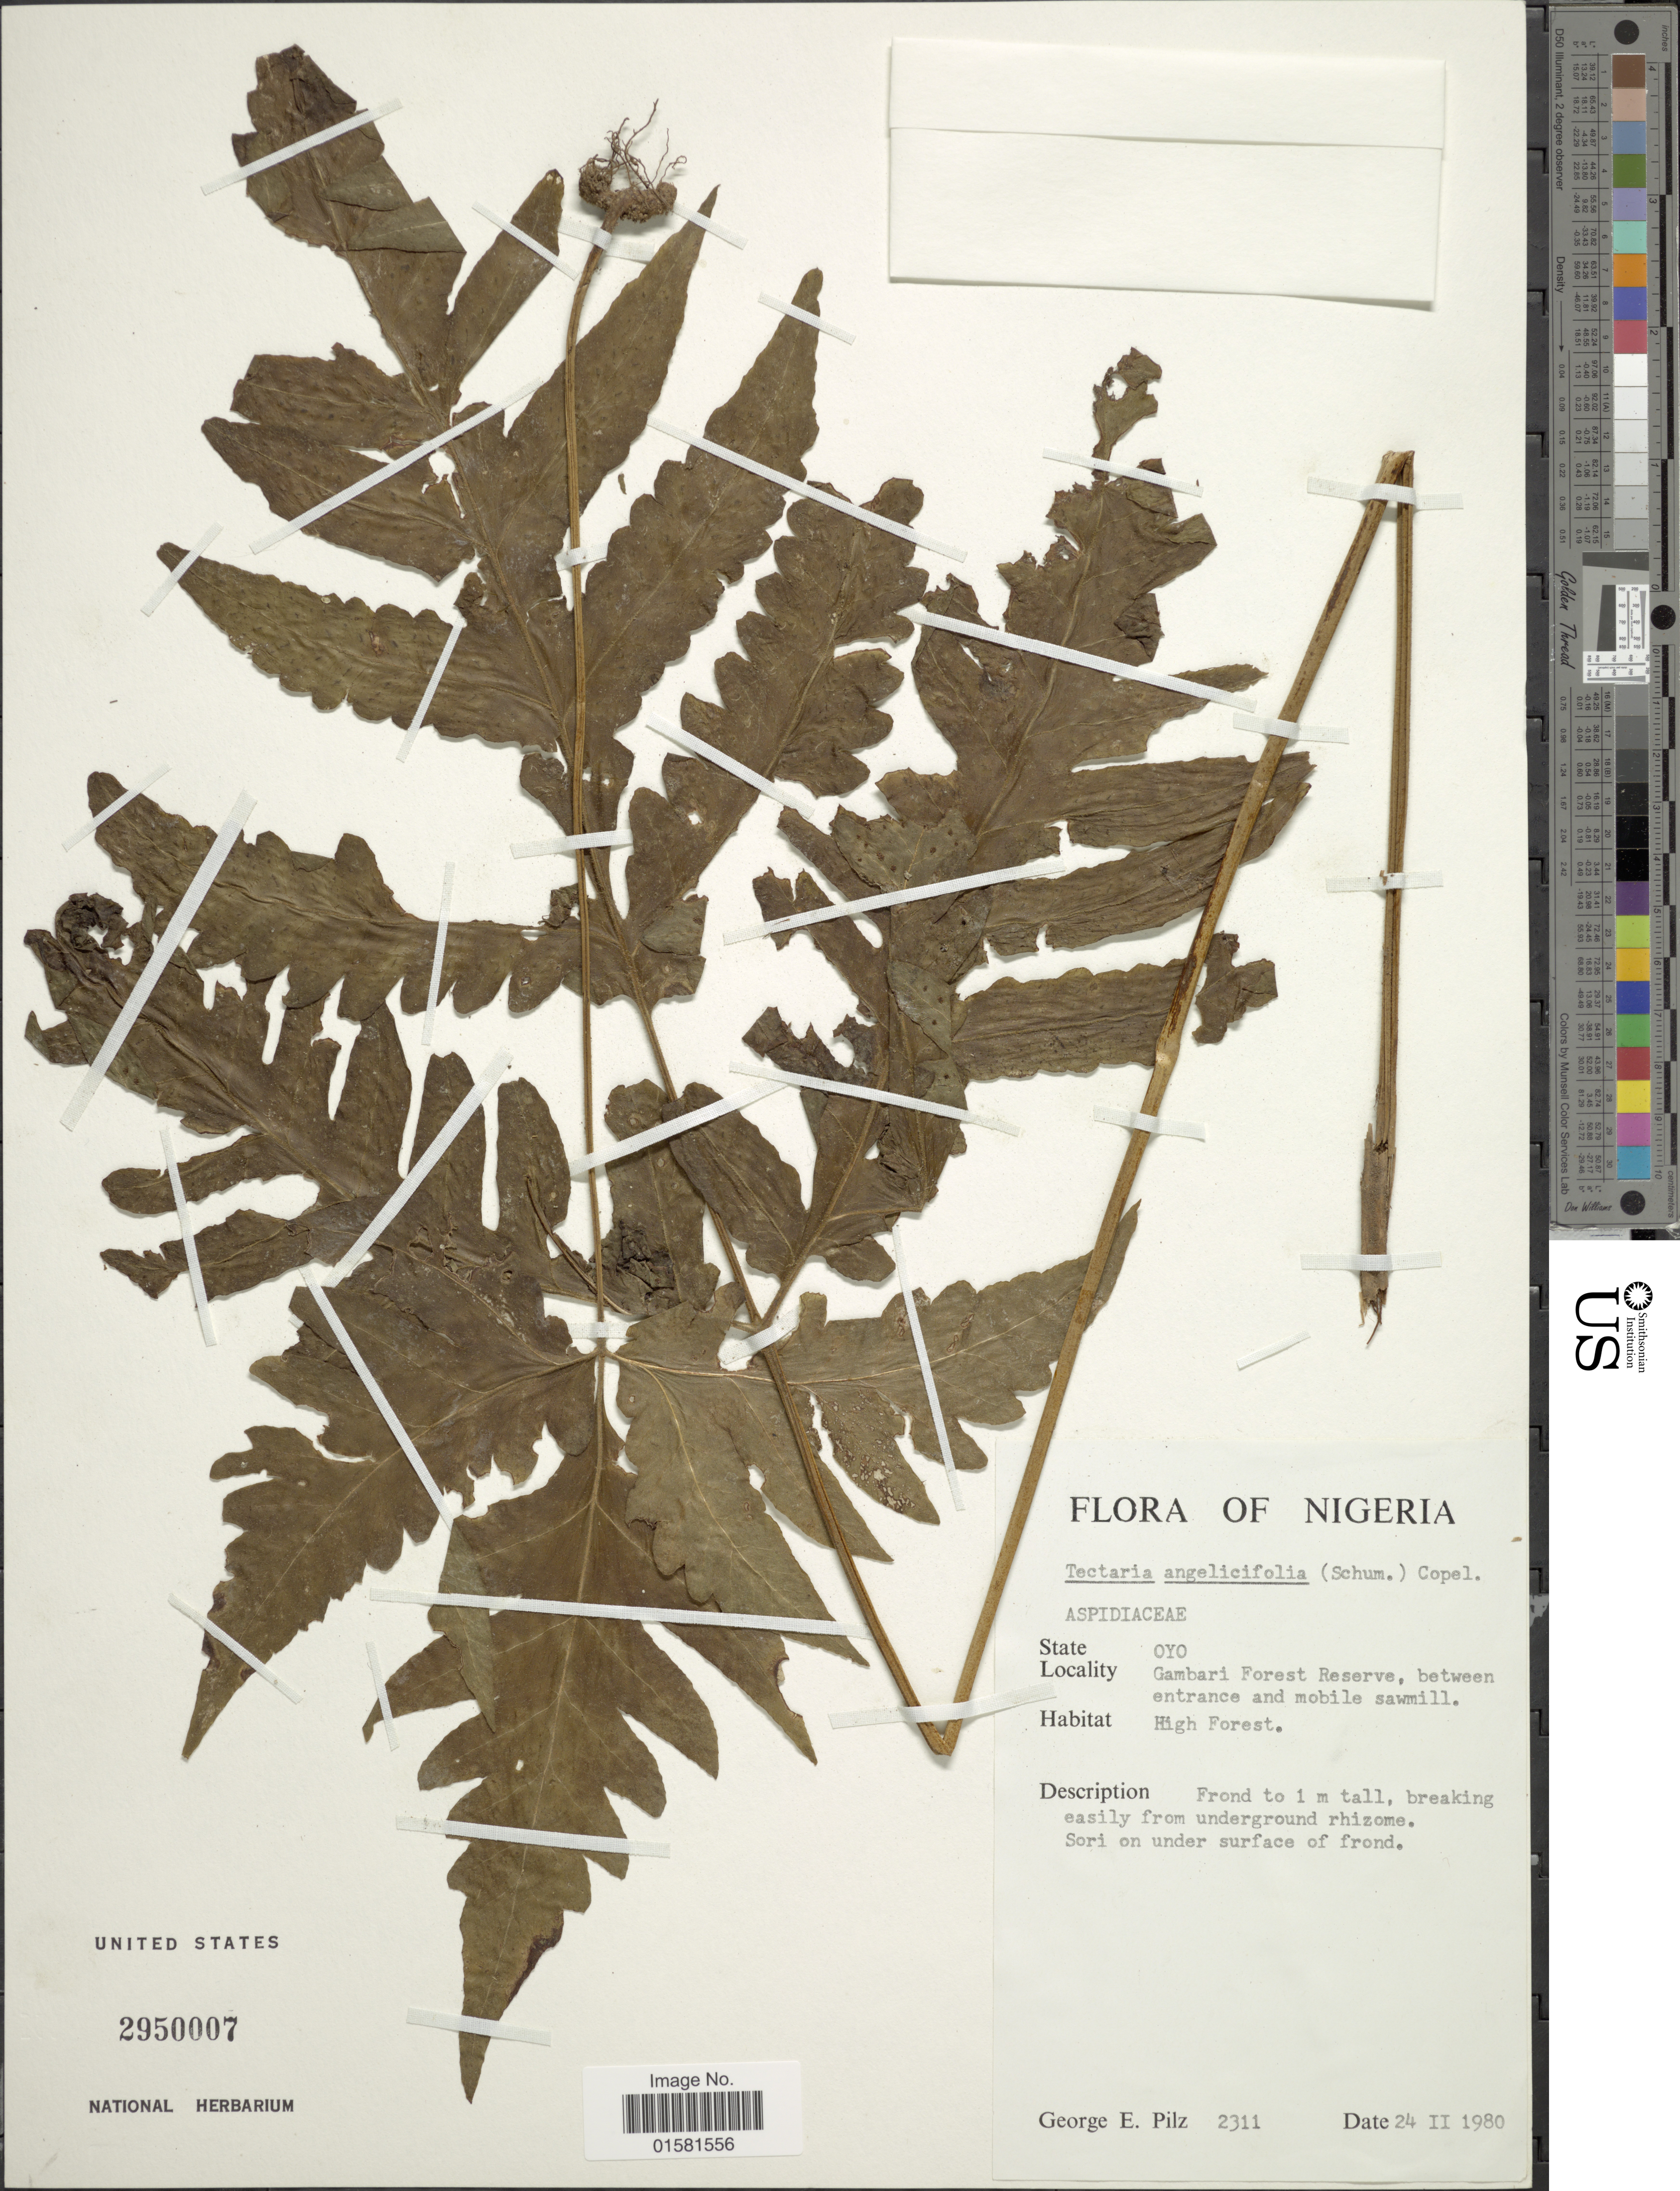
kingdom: Plantae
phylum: Tracheophyta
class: Polypodiopsida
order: Polypodiales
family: Tectariaceae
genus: Tectaria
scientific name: Tectaria angelicifolia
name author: (Schum.) Copel.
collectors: G. E. Pilz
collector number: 2311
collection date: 1980-02-24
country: Nigeria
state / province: Oyo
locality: Nigeria, Oyo, Gambari Forest Reserve, between entrance and mobile sawmill.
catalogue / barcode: US 2950007